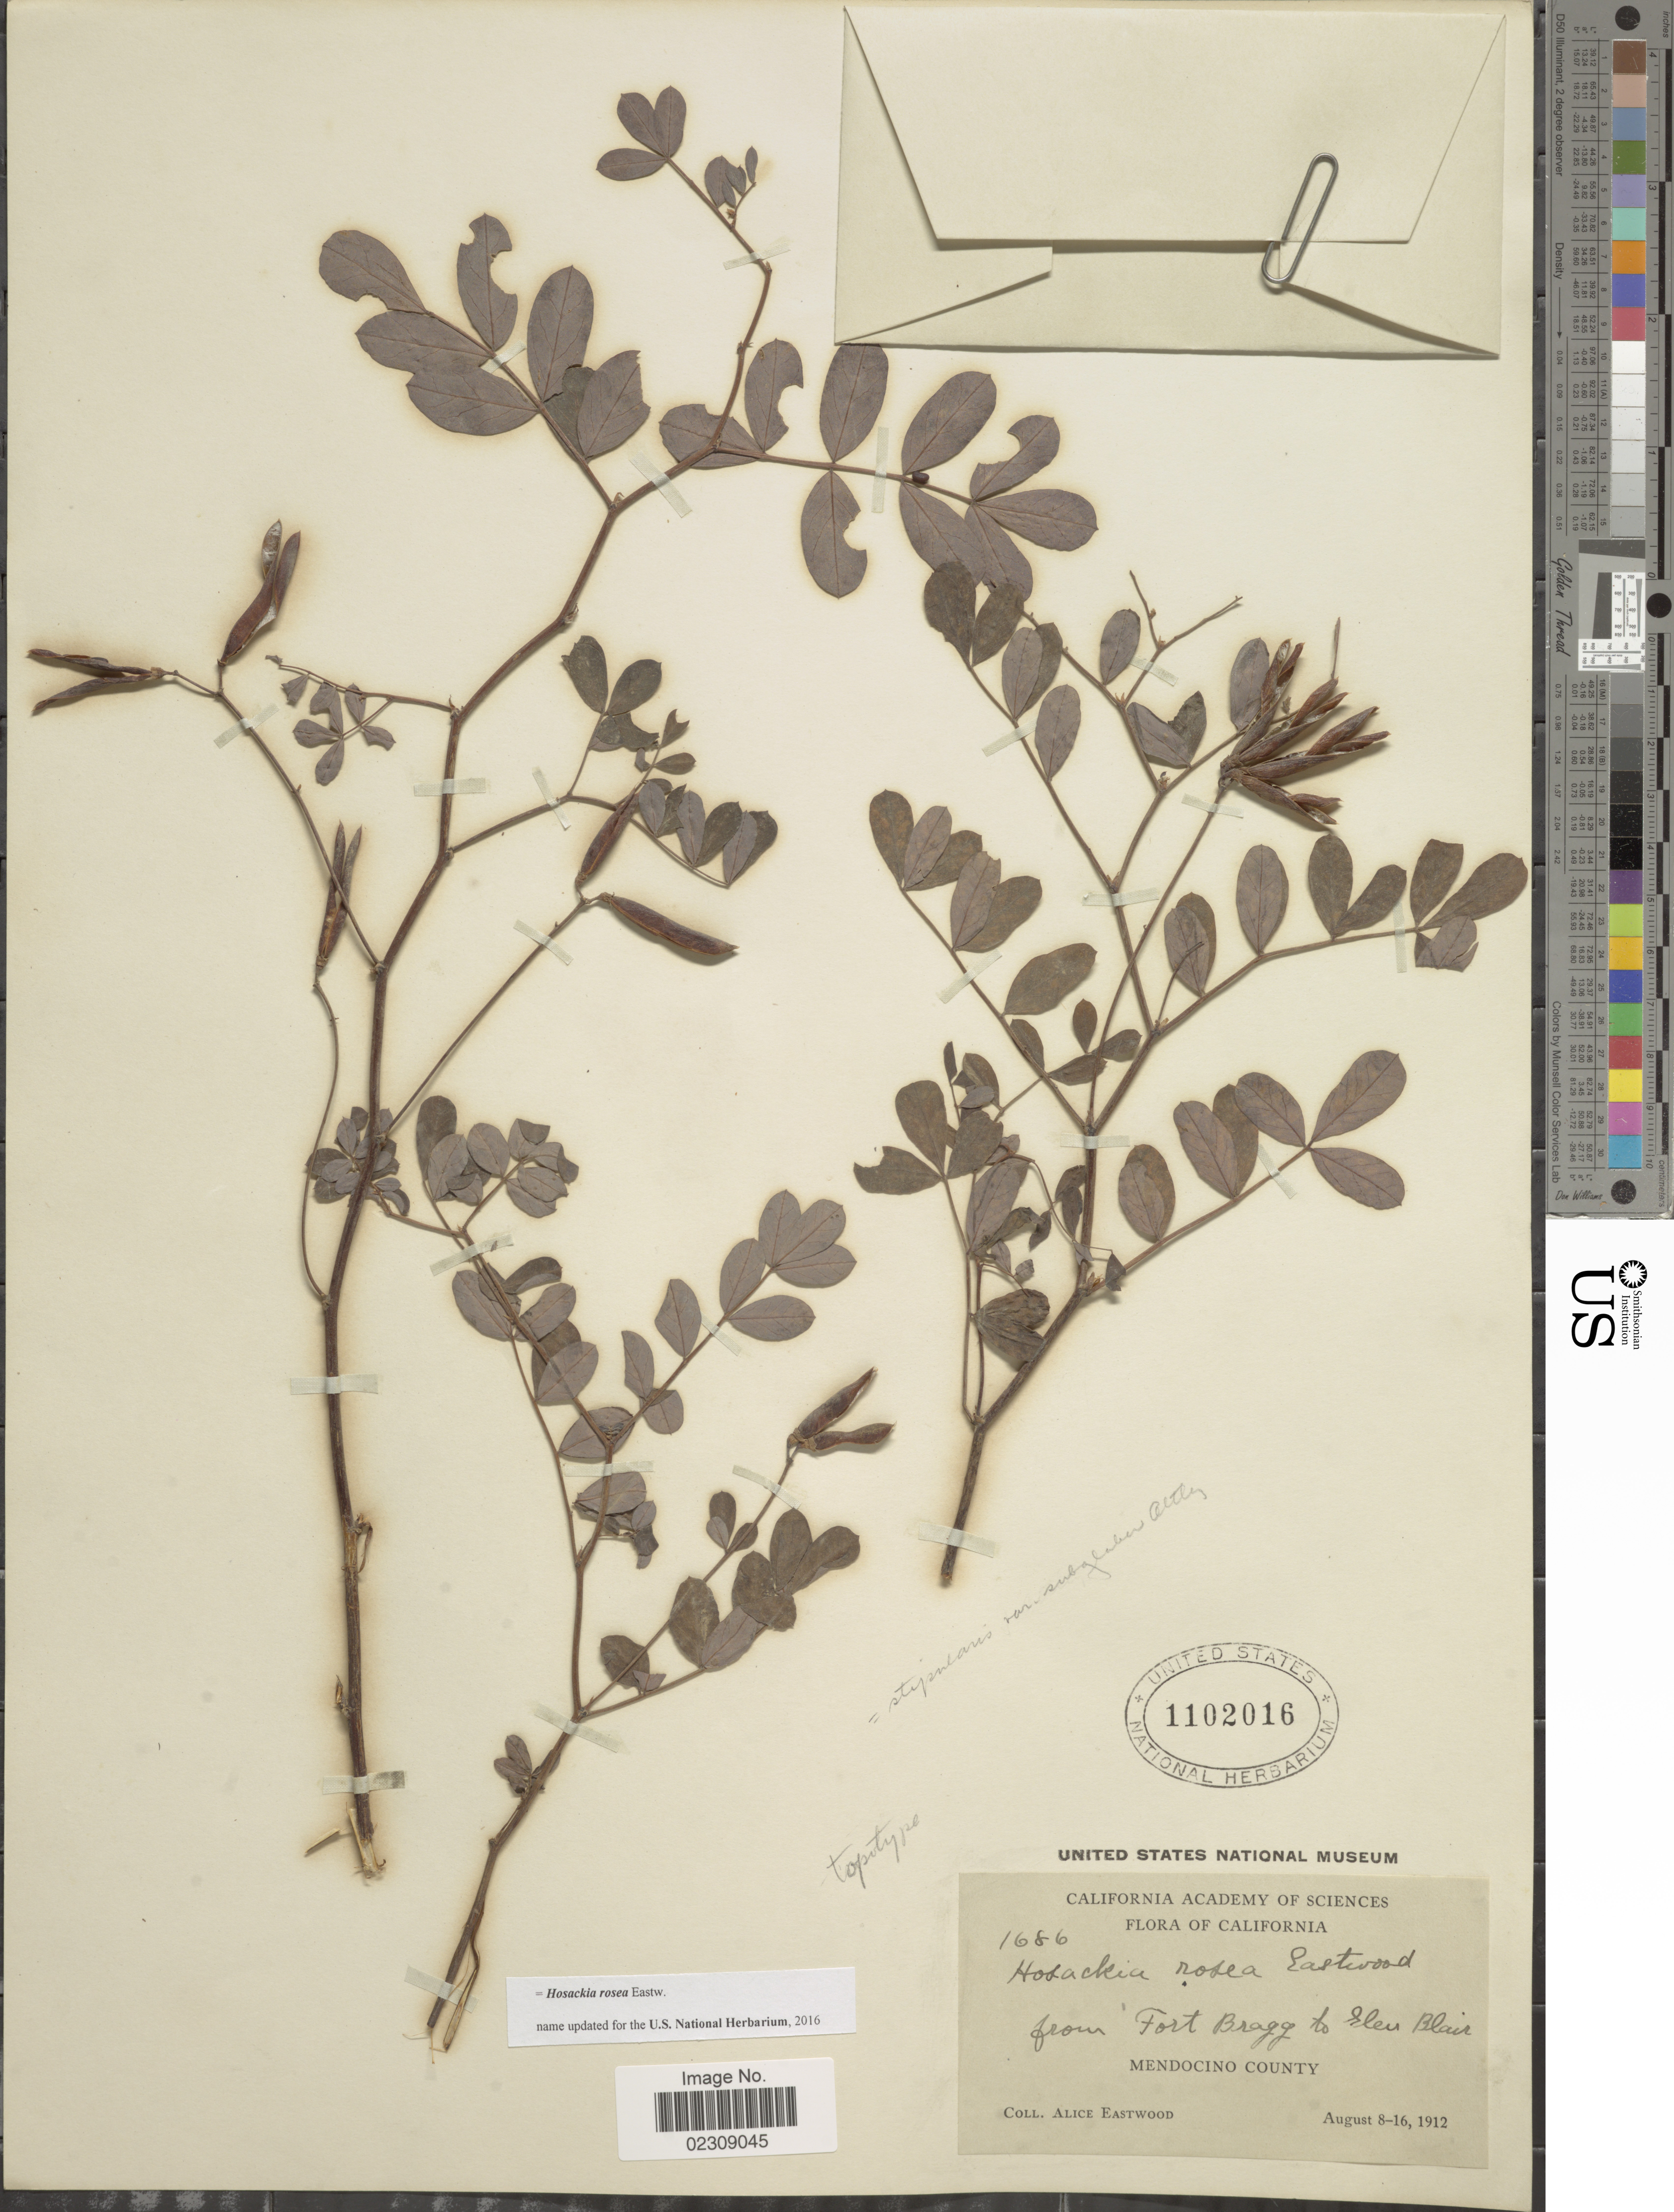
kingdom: Plantae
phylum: Tracheophyta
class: Magnoliopsida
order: Fabales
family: Fabaceae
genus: Hosackia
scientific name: Hosackia rosea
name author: Eastw.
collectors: A. Eastwood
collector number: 1686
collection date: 1912-06-08/1912-08-16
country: United States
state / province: California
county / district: Mendocino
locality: From Fort Bragg to Eleu Blair. Mendonico County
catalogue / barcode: US 1102016